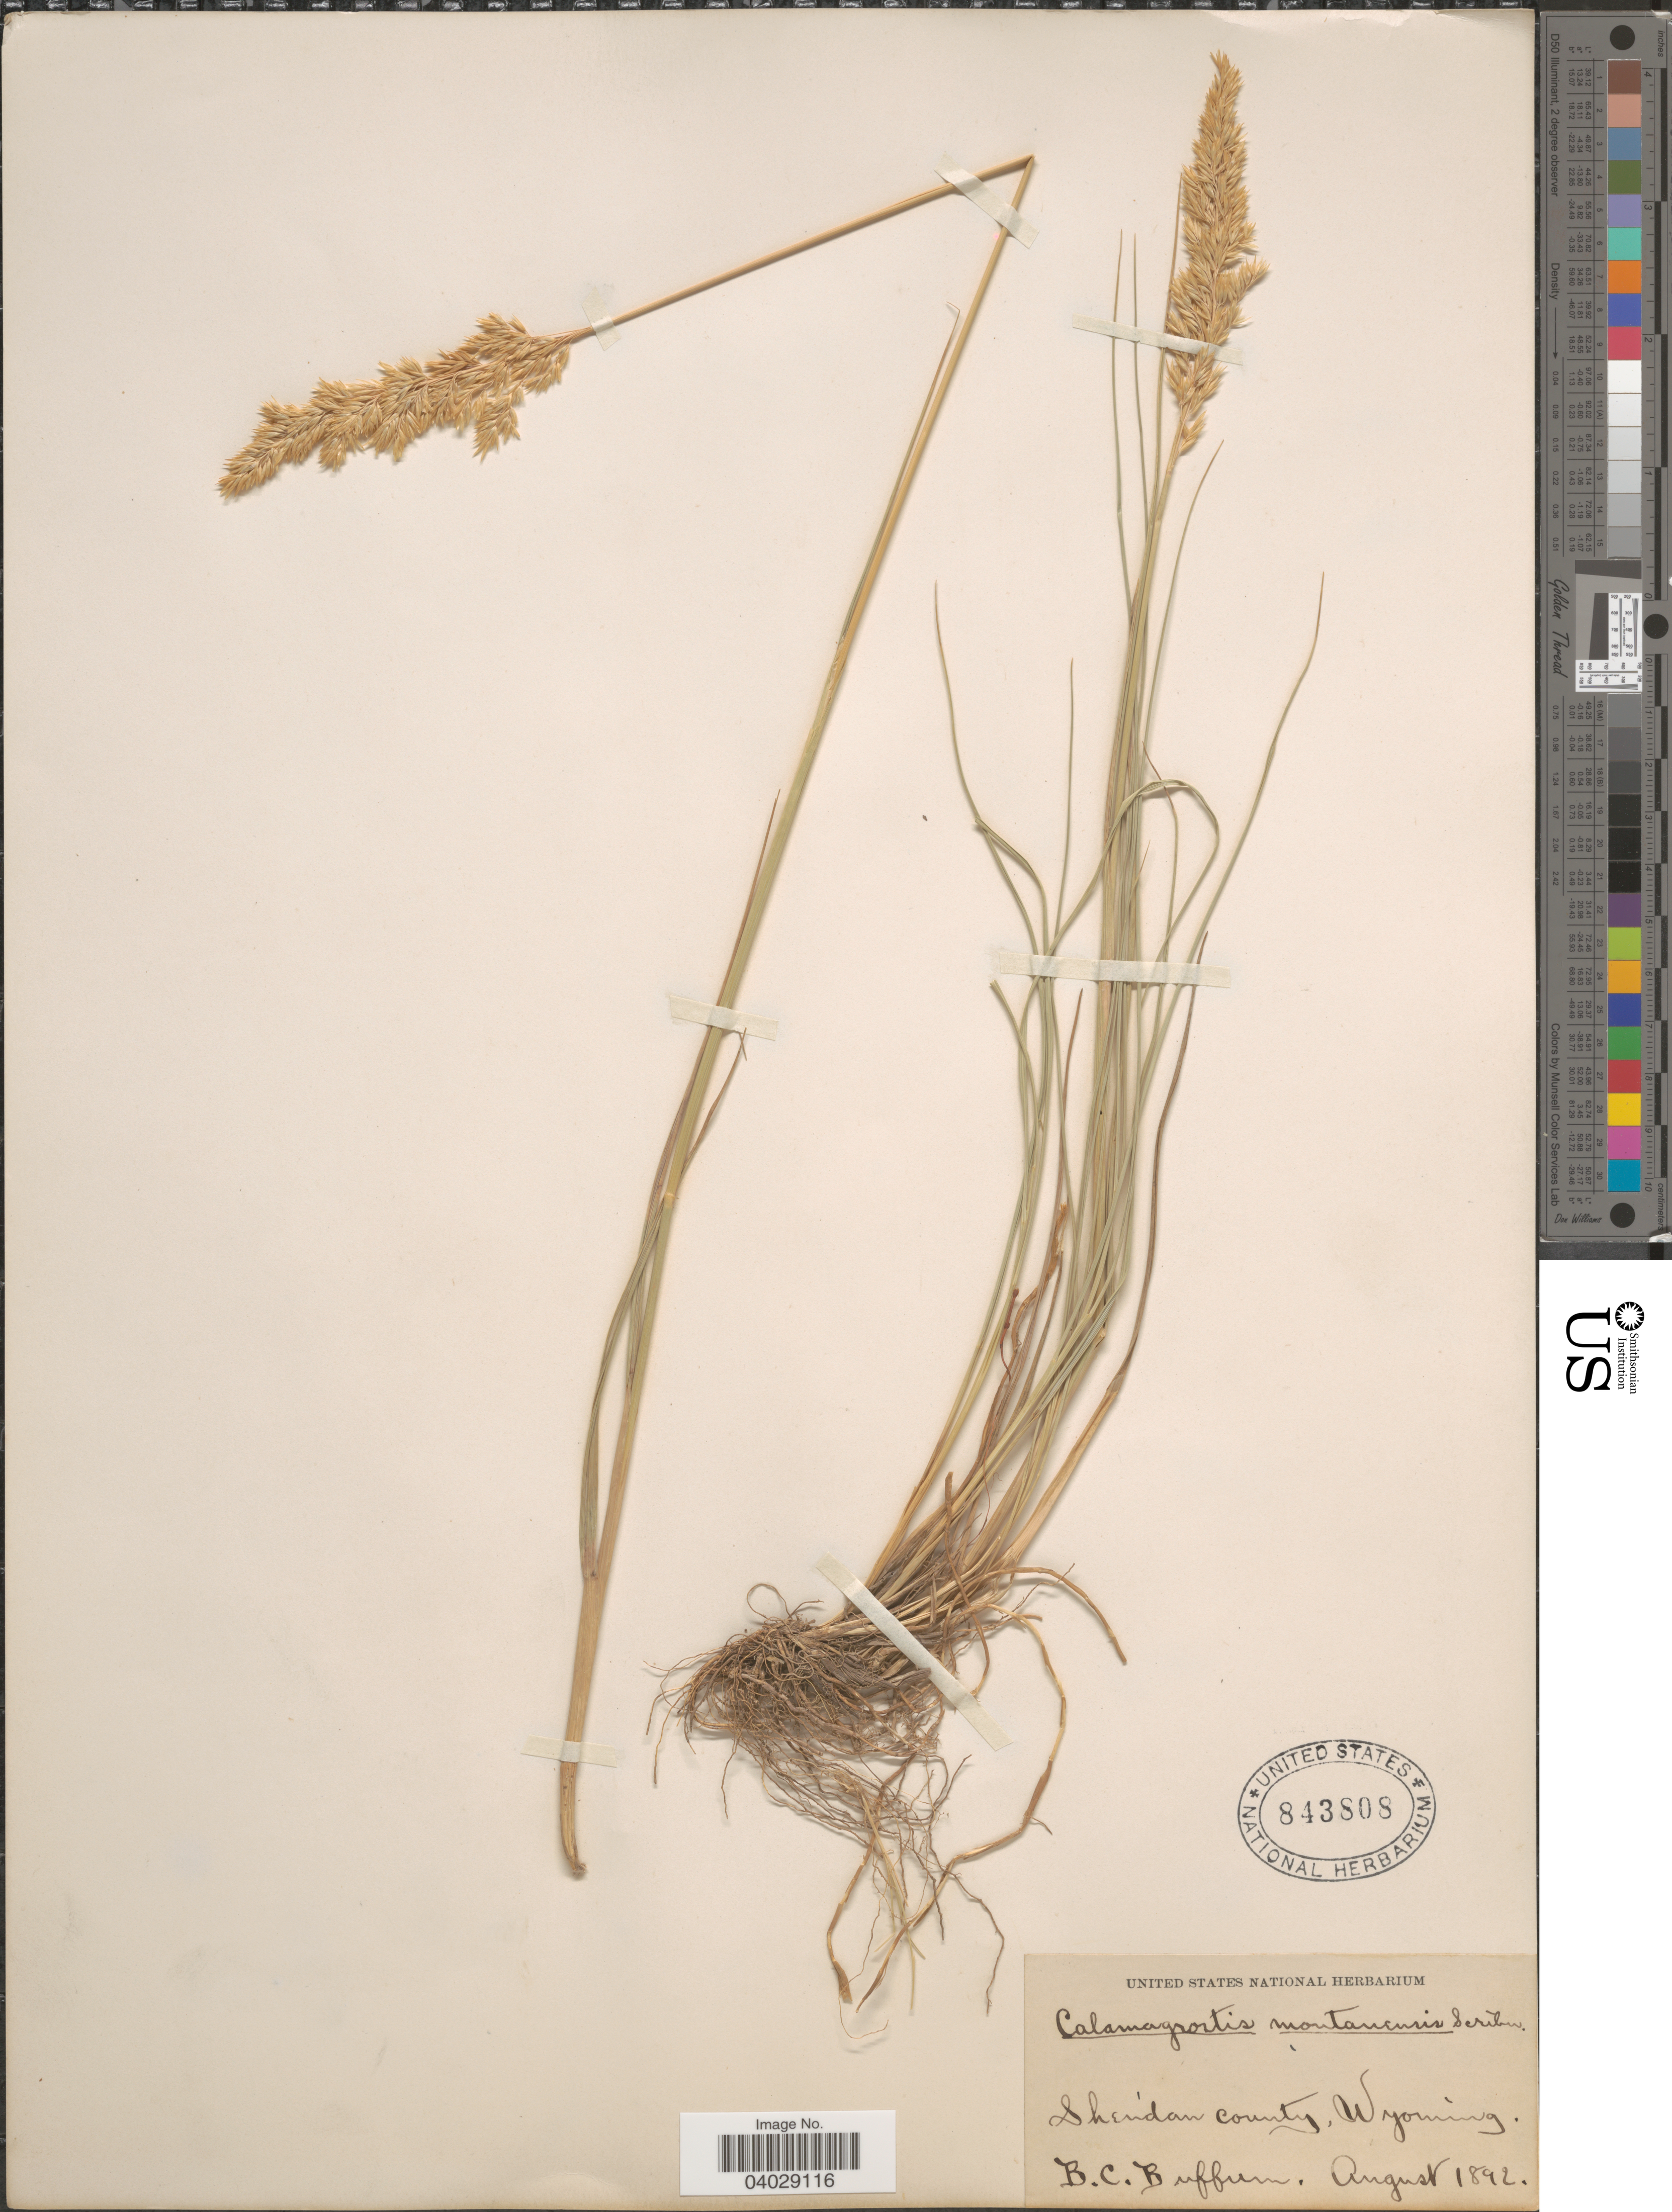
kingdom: Plantae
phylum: Tracheophyta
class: Liliopsida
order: Poales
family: Poaceae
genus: Calamagrostis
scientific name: Calamagrostis montanensis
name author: Scribn. ex Vasey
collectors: B. Buffum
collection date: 1892-08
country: United States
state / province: Wyoming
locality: Sheridan County.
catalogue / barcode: US 843808